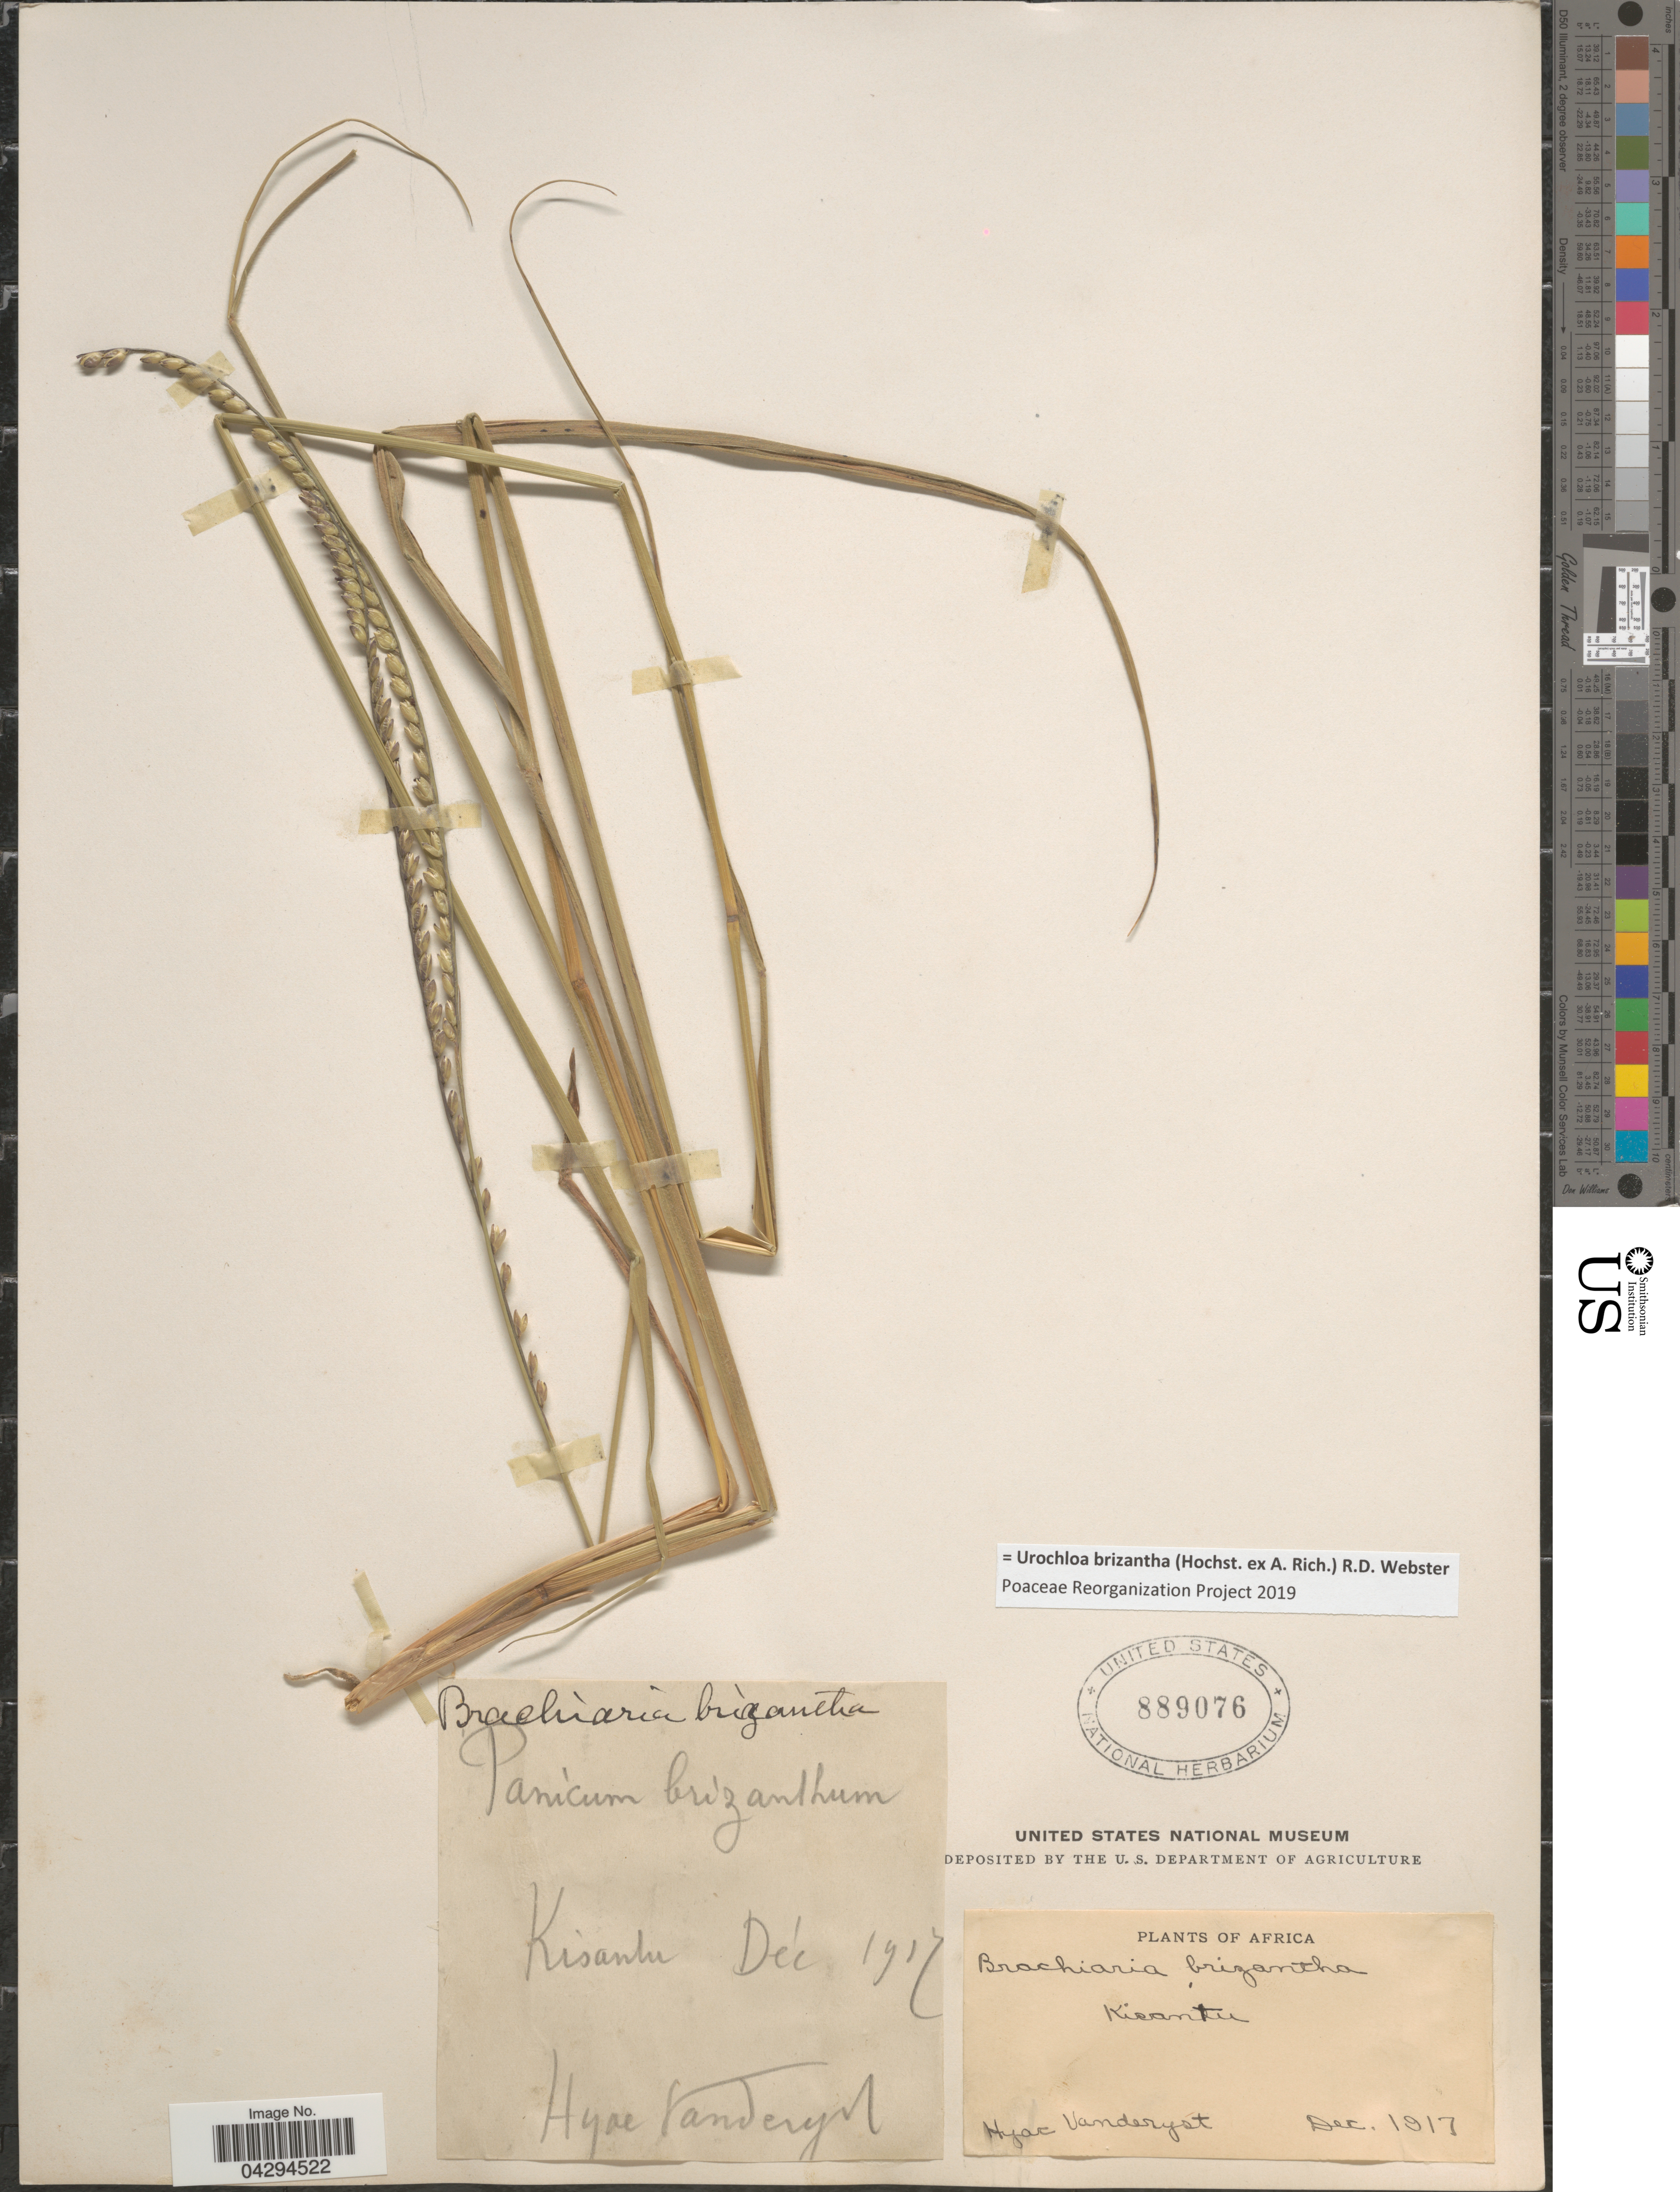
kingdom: Plantae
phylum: Tracheophyta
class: Liliopsida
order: Poales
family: Poaceae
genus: Urochloa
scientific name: Urochloa brizantha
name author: (Hochst. ex A. Rich.) R.D. Webster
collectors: H. J. R. Vanderyst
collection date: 1917-12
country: Congo, Democratic Republic of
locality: Africa. Kisantu.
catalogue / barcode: US 889076